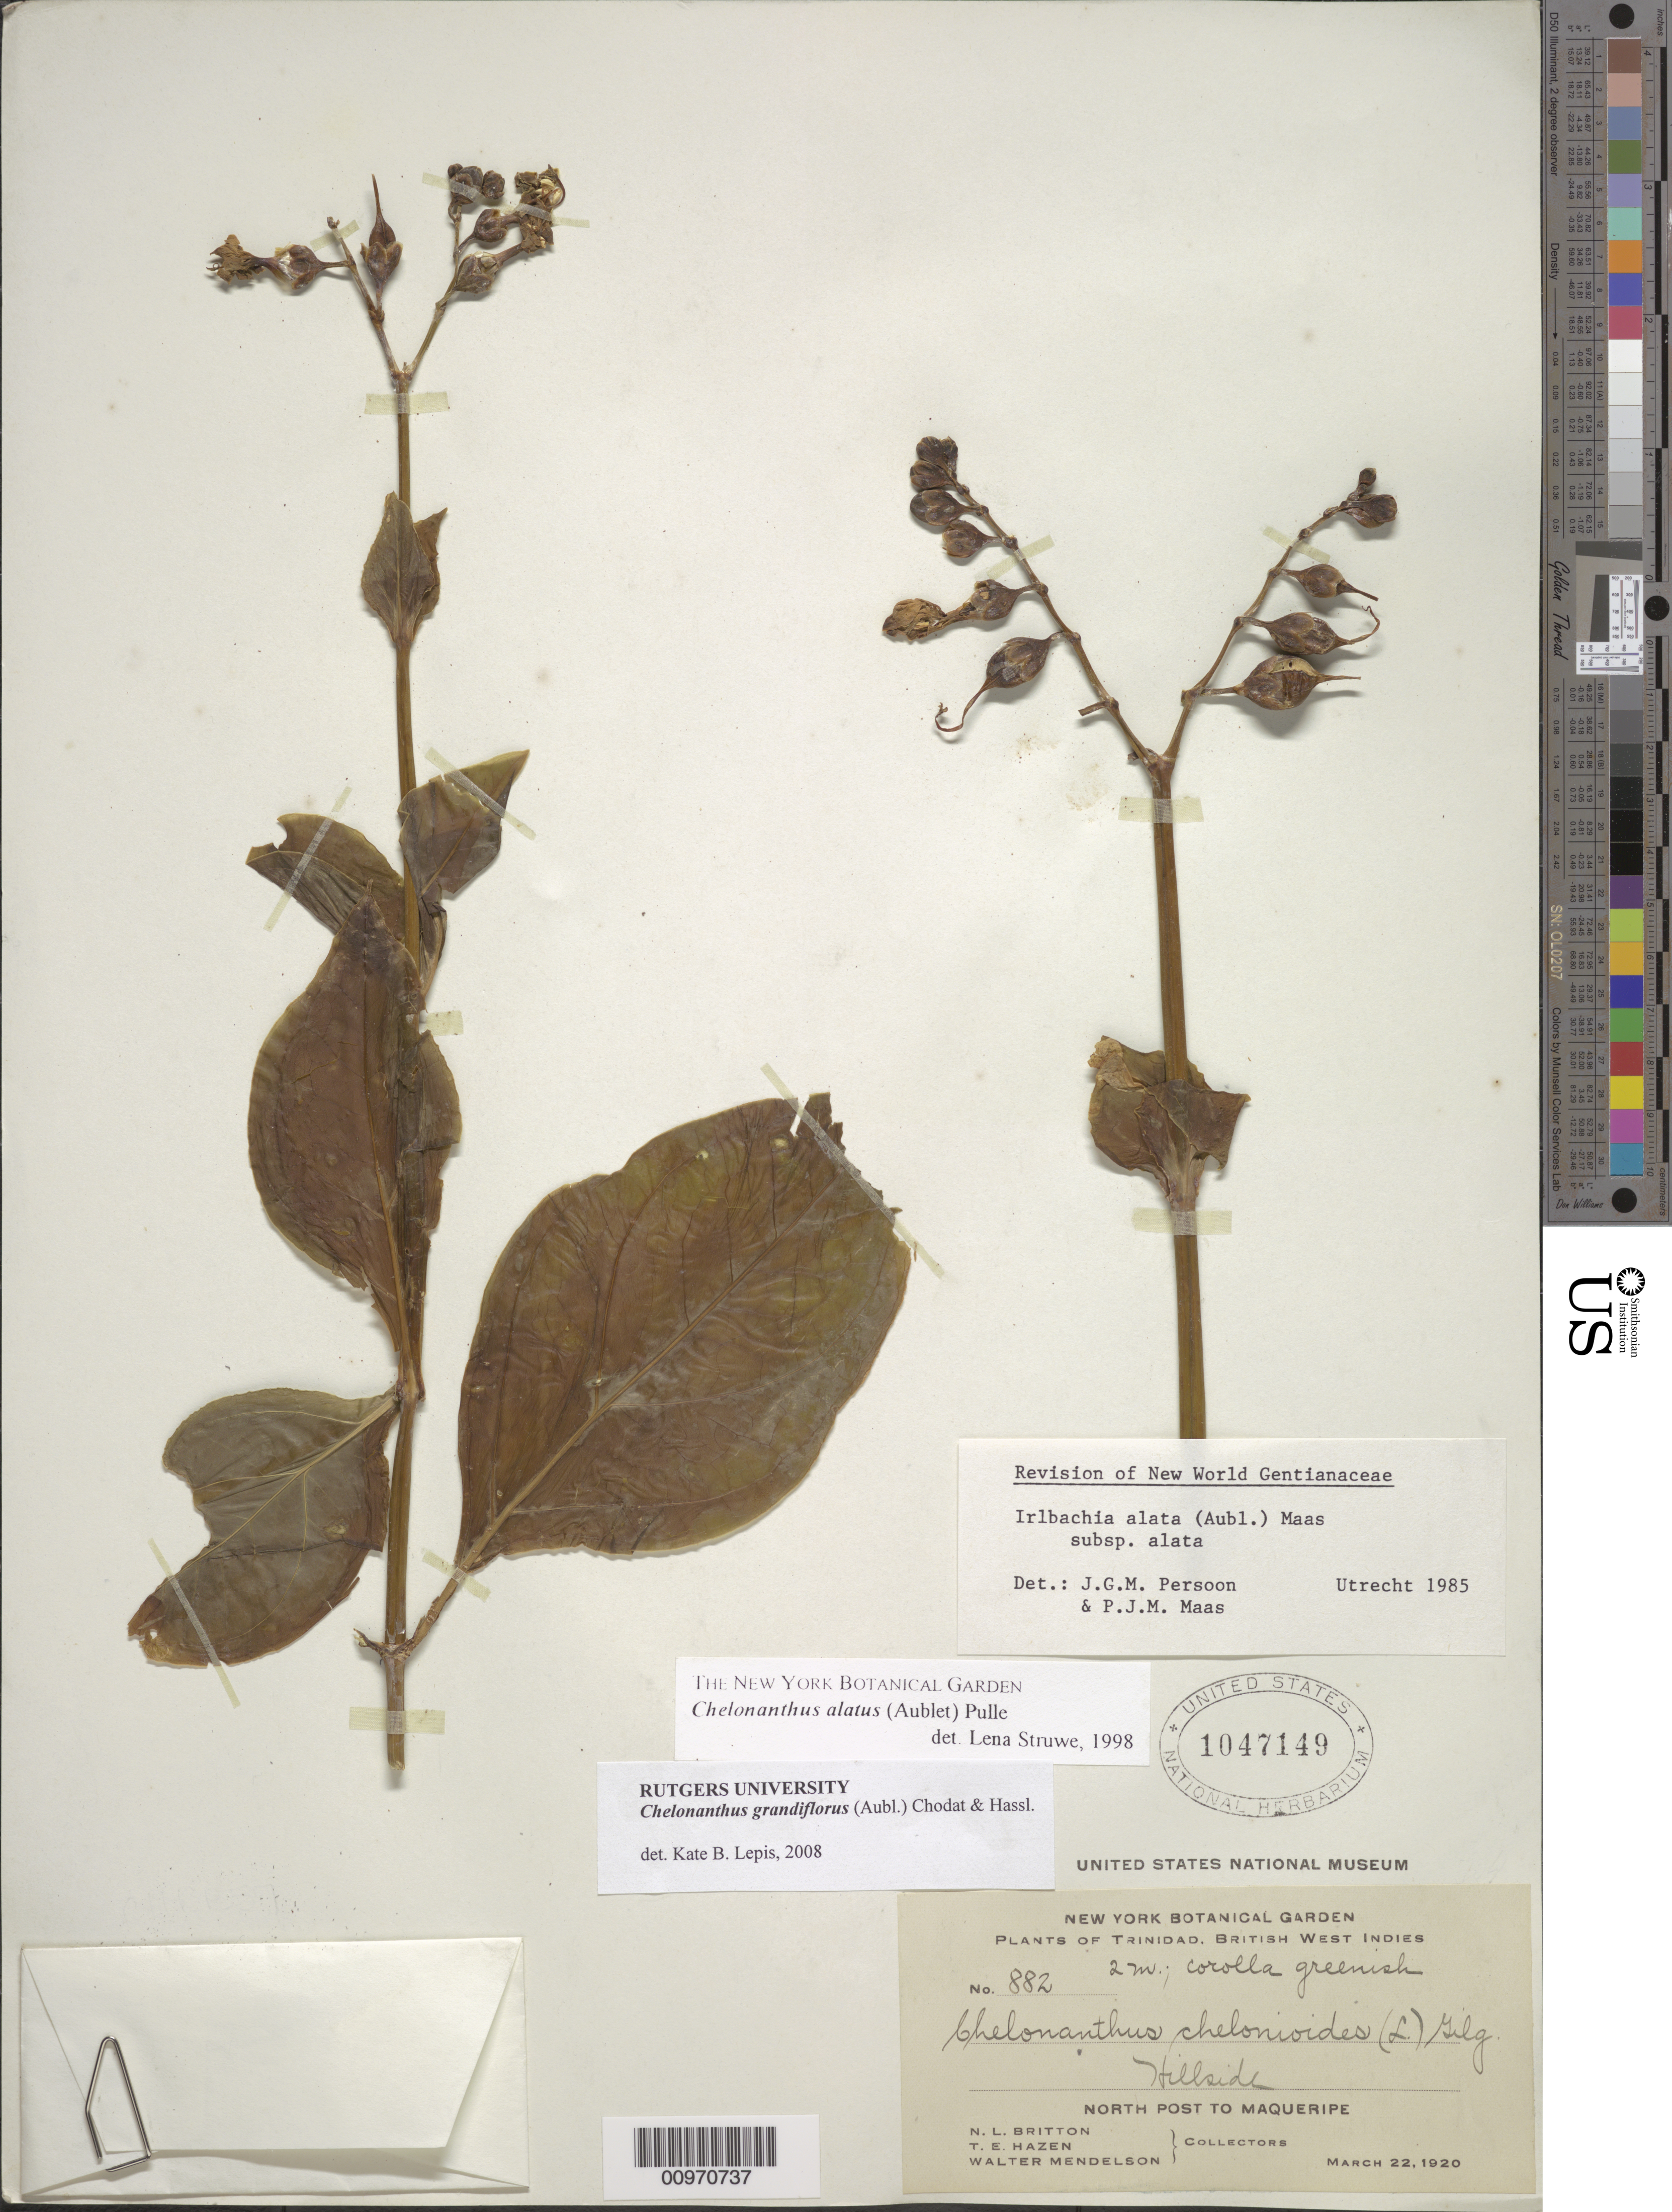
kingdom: Plantae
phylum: Tracheophyta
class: Magnoliopsida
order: Gentianales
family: Gentianaceae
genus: Chelonanthus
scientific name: Chelonanthus grandiflorus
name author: (Aubl.) Chodat & Hassl.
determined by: Lepis, Kate B.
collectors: N. Britton, T. E. Hazen & W. Mendelson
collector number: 882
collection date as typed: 22 Mar 1920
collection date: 1920-03-22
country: Trinidad and Tobago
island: Trinidad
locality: North Post to Maqueripe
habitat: Hillside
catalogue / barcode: US 1047149